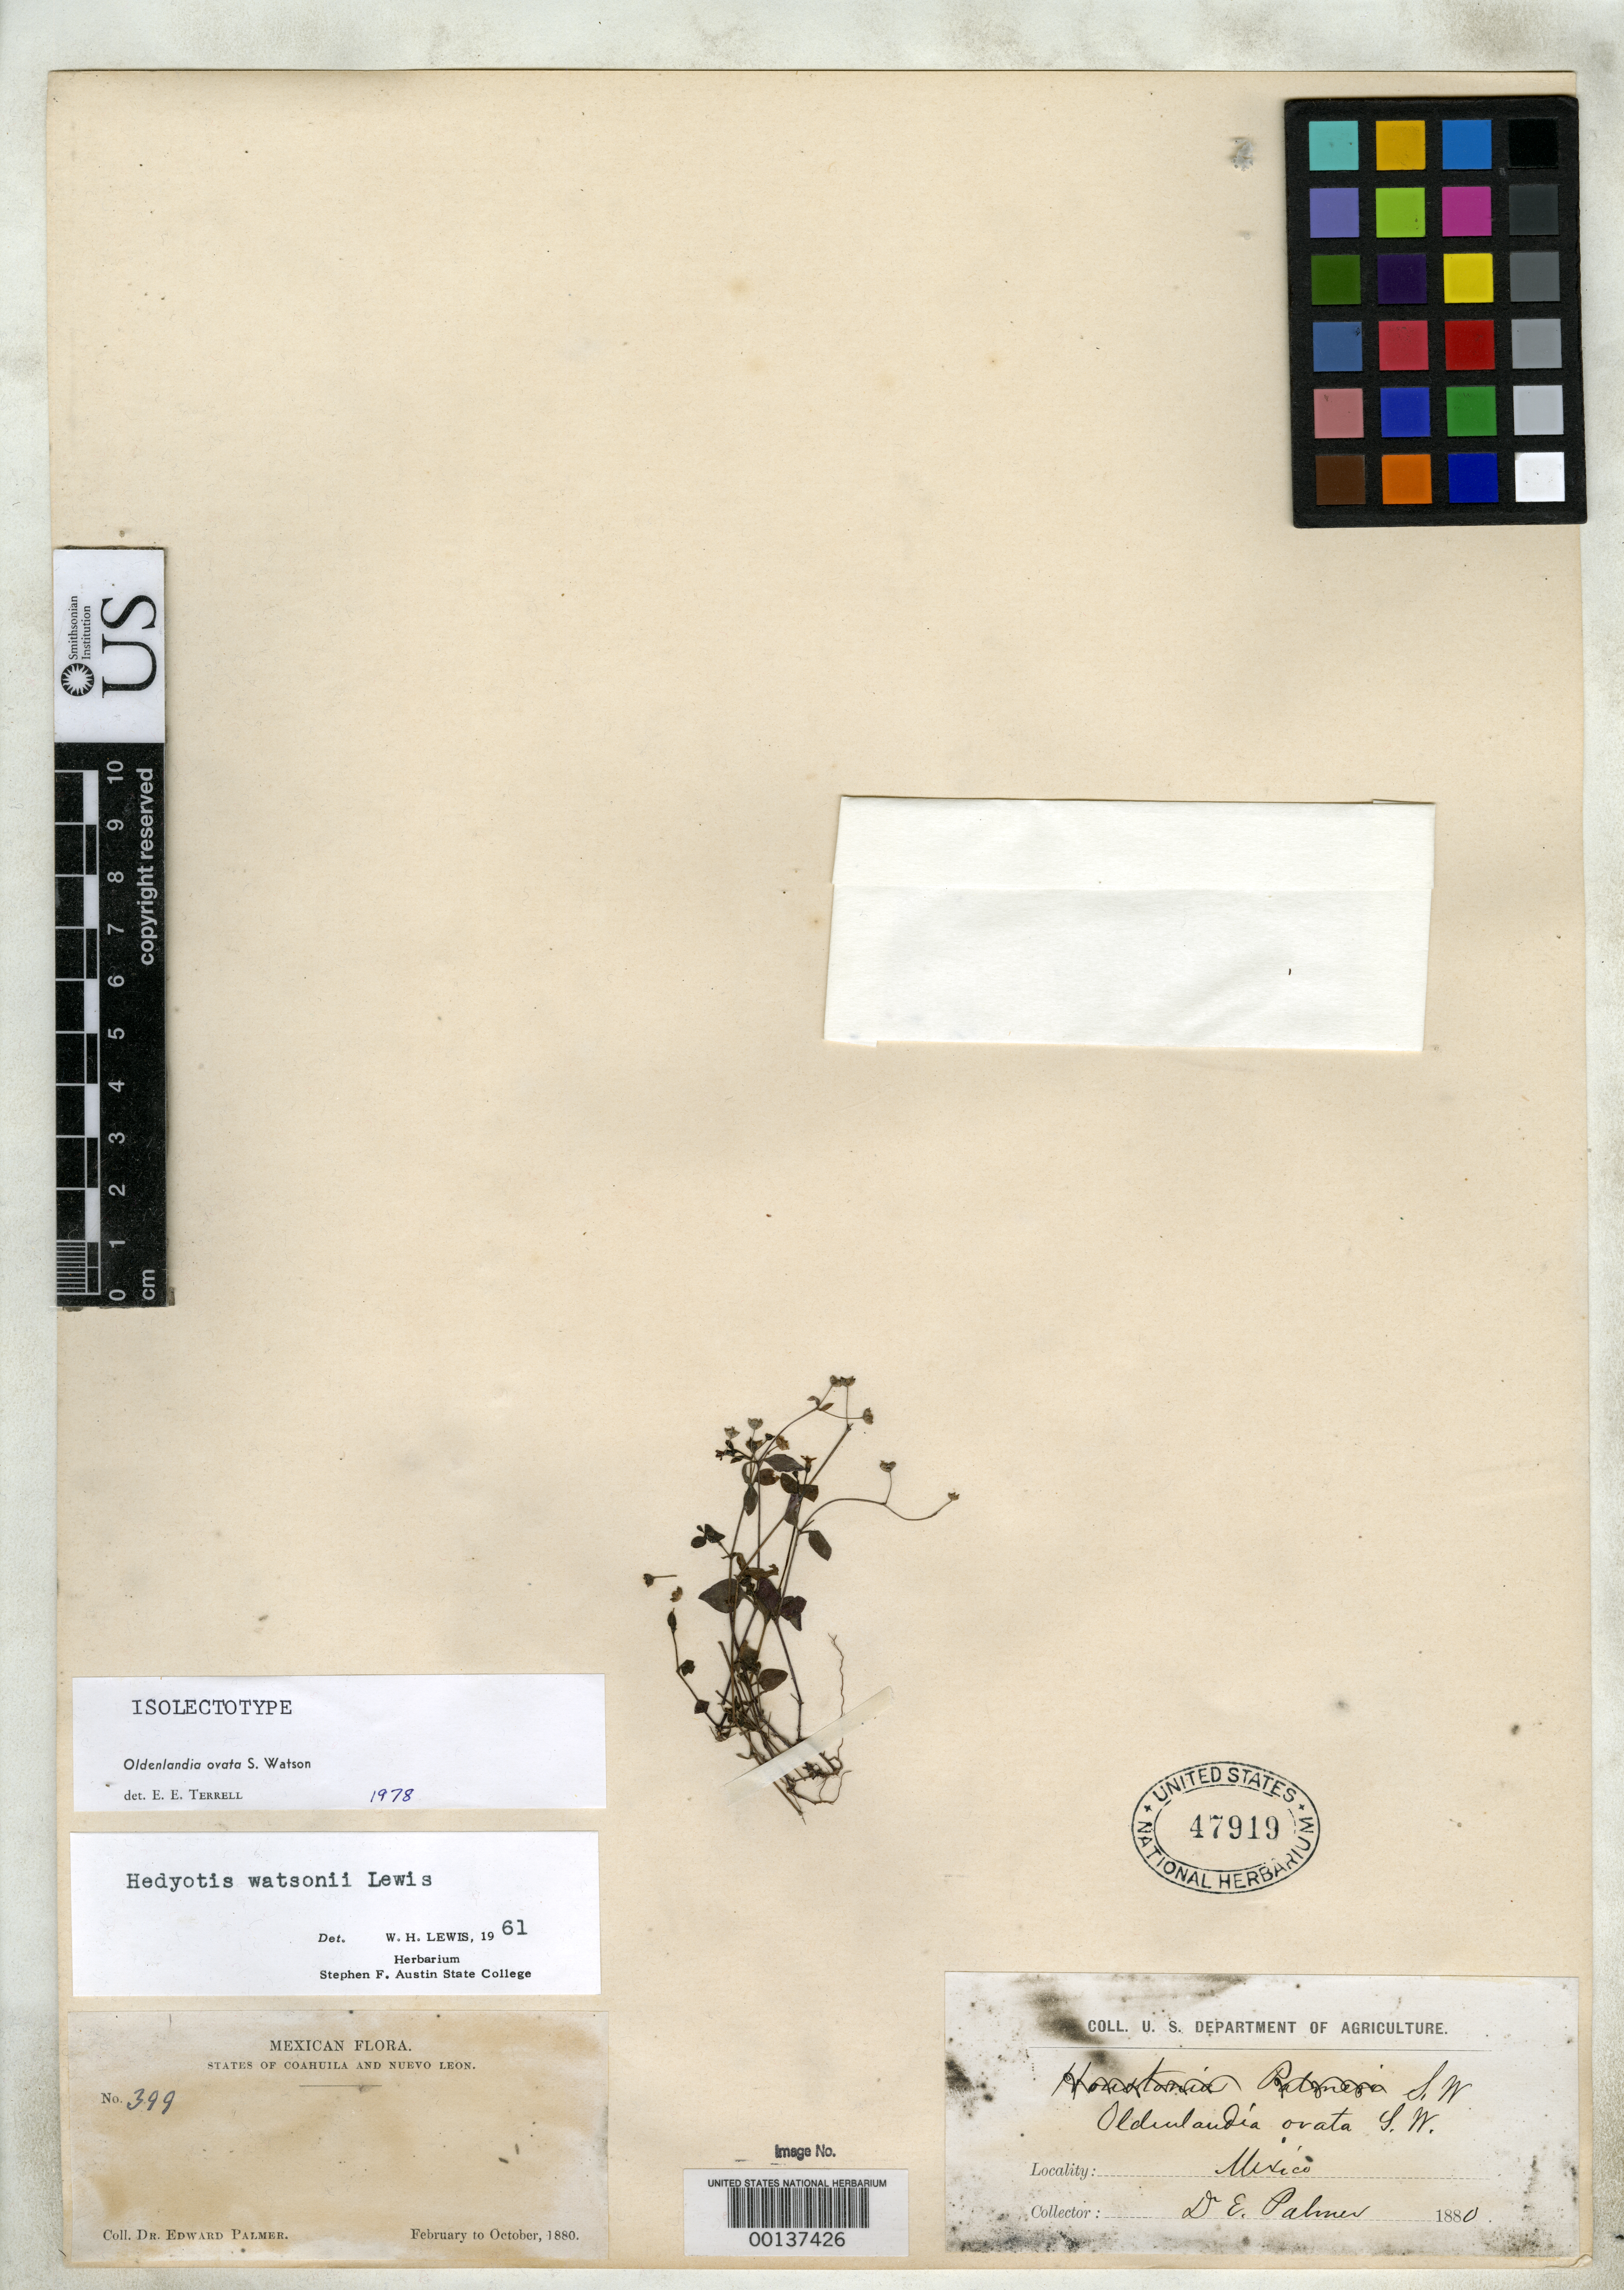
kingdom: Plantae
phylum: Tracheophyta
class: Magnoliopsida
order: Gentianales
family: Rubiaceae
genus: Oldenlandia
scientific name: Oldenlandia ovata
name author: S. Watson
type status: Syntype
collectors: E. Palmer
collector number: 399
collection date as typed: Feb 1880 to -- Oct 1880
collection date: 1880-02/1880-10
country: Mexico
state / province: Nuevo León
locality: Guajuco.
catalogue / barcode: US 47919